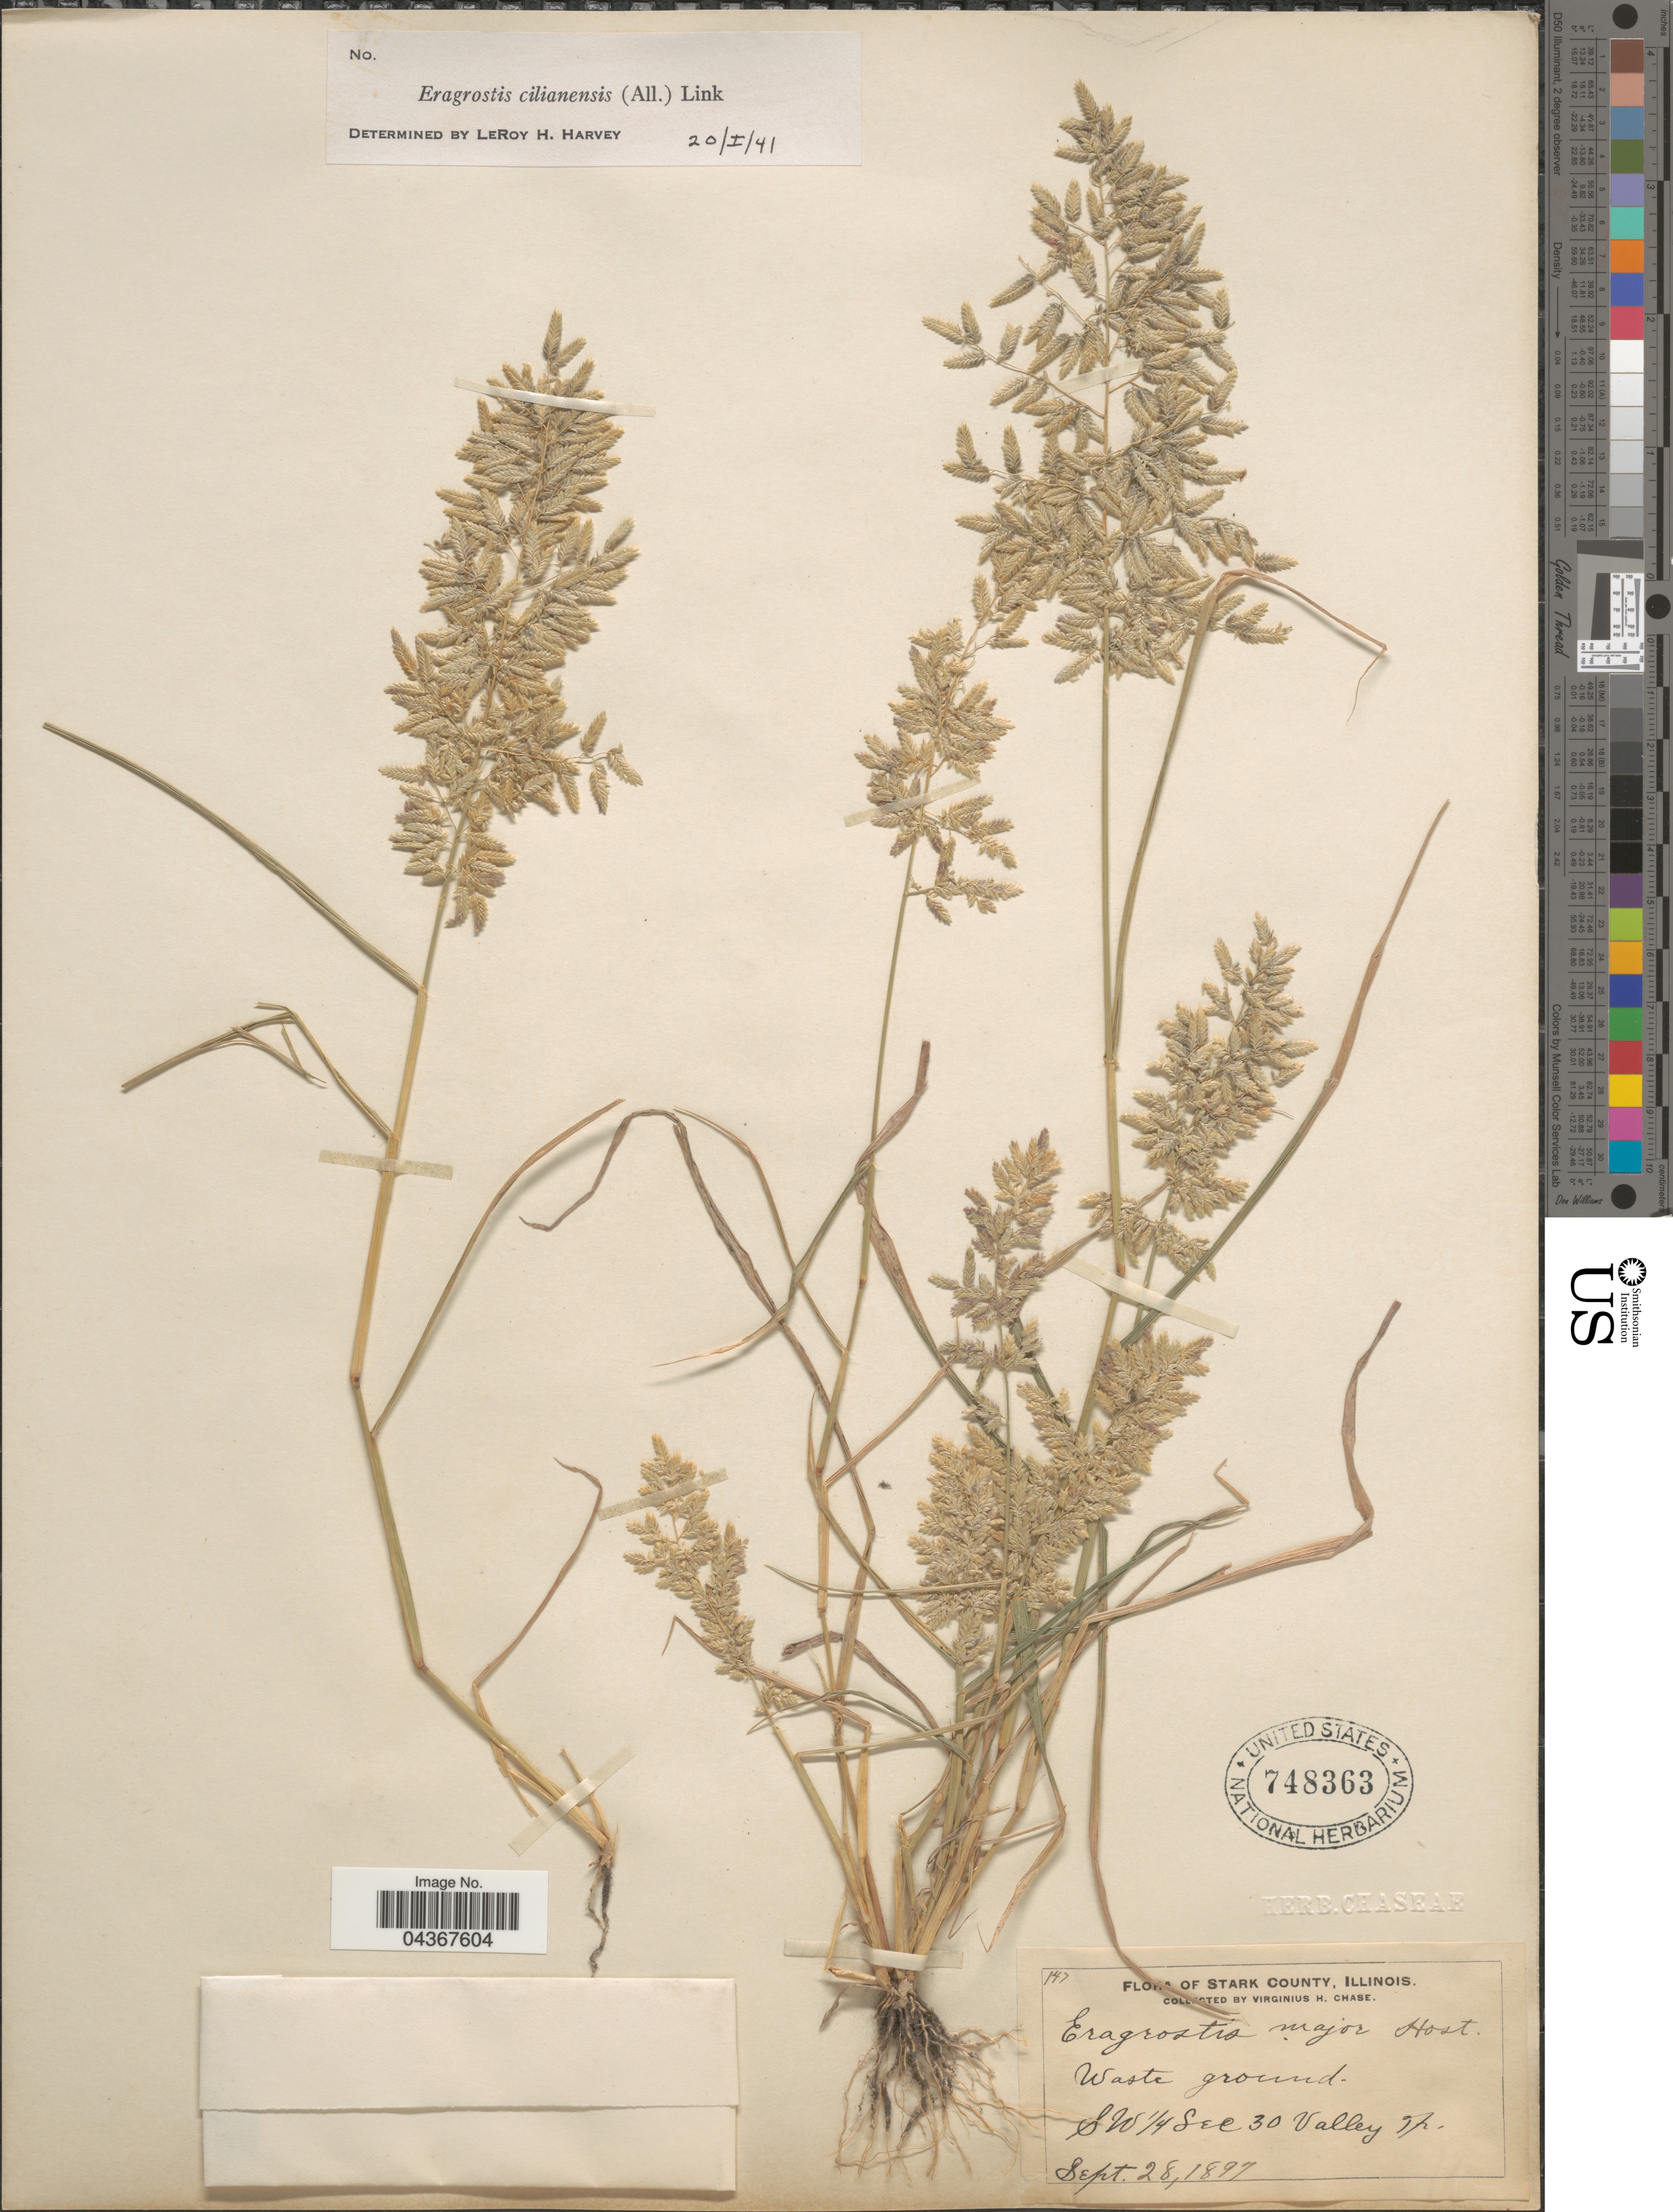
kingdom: Plantae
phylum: Tracheophyta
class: Liliopsida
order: Poales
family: Poaceae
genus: Eragrostis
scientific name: Eragrostis cilianensis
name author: (Bellardi) Vignolo ex Janch.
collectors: V. H. Chase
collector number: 147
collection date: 1897-09-28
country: United States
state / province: Illinois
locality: Stark County. SW¼ Sec 30 Valley Tp.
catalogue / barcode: US 748363